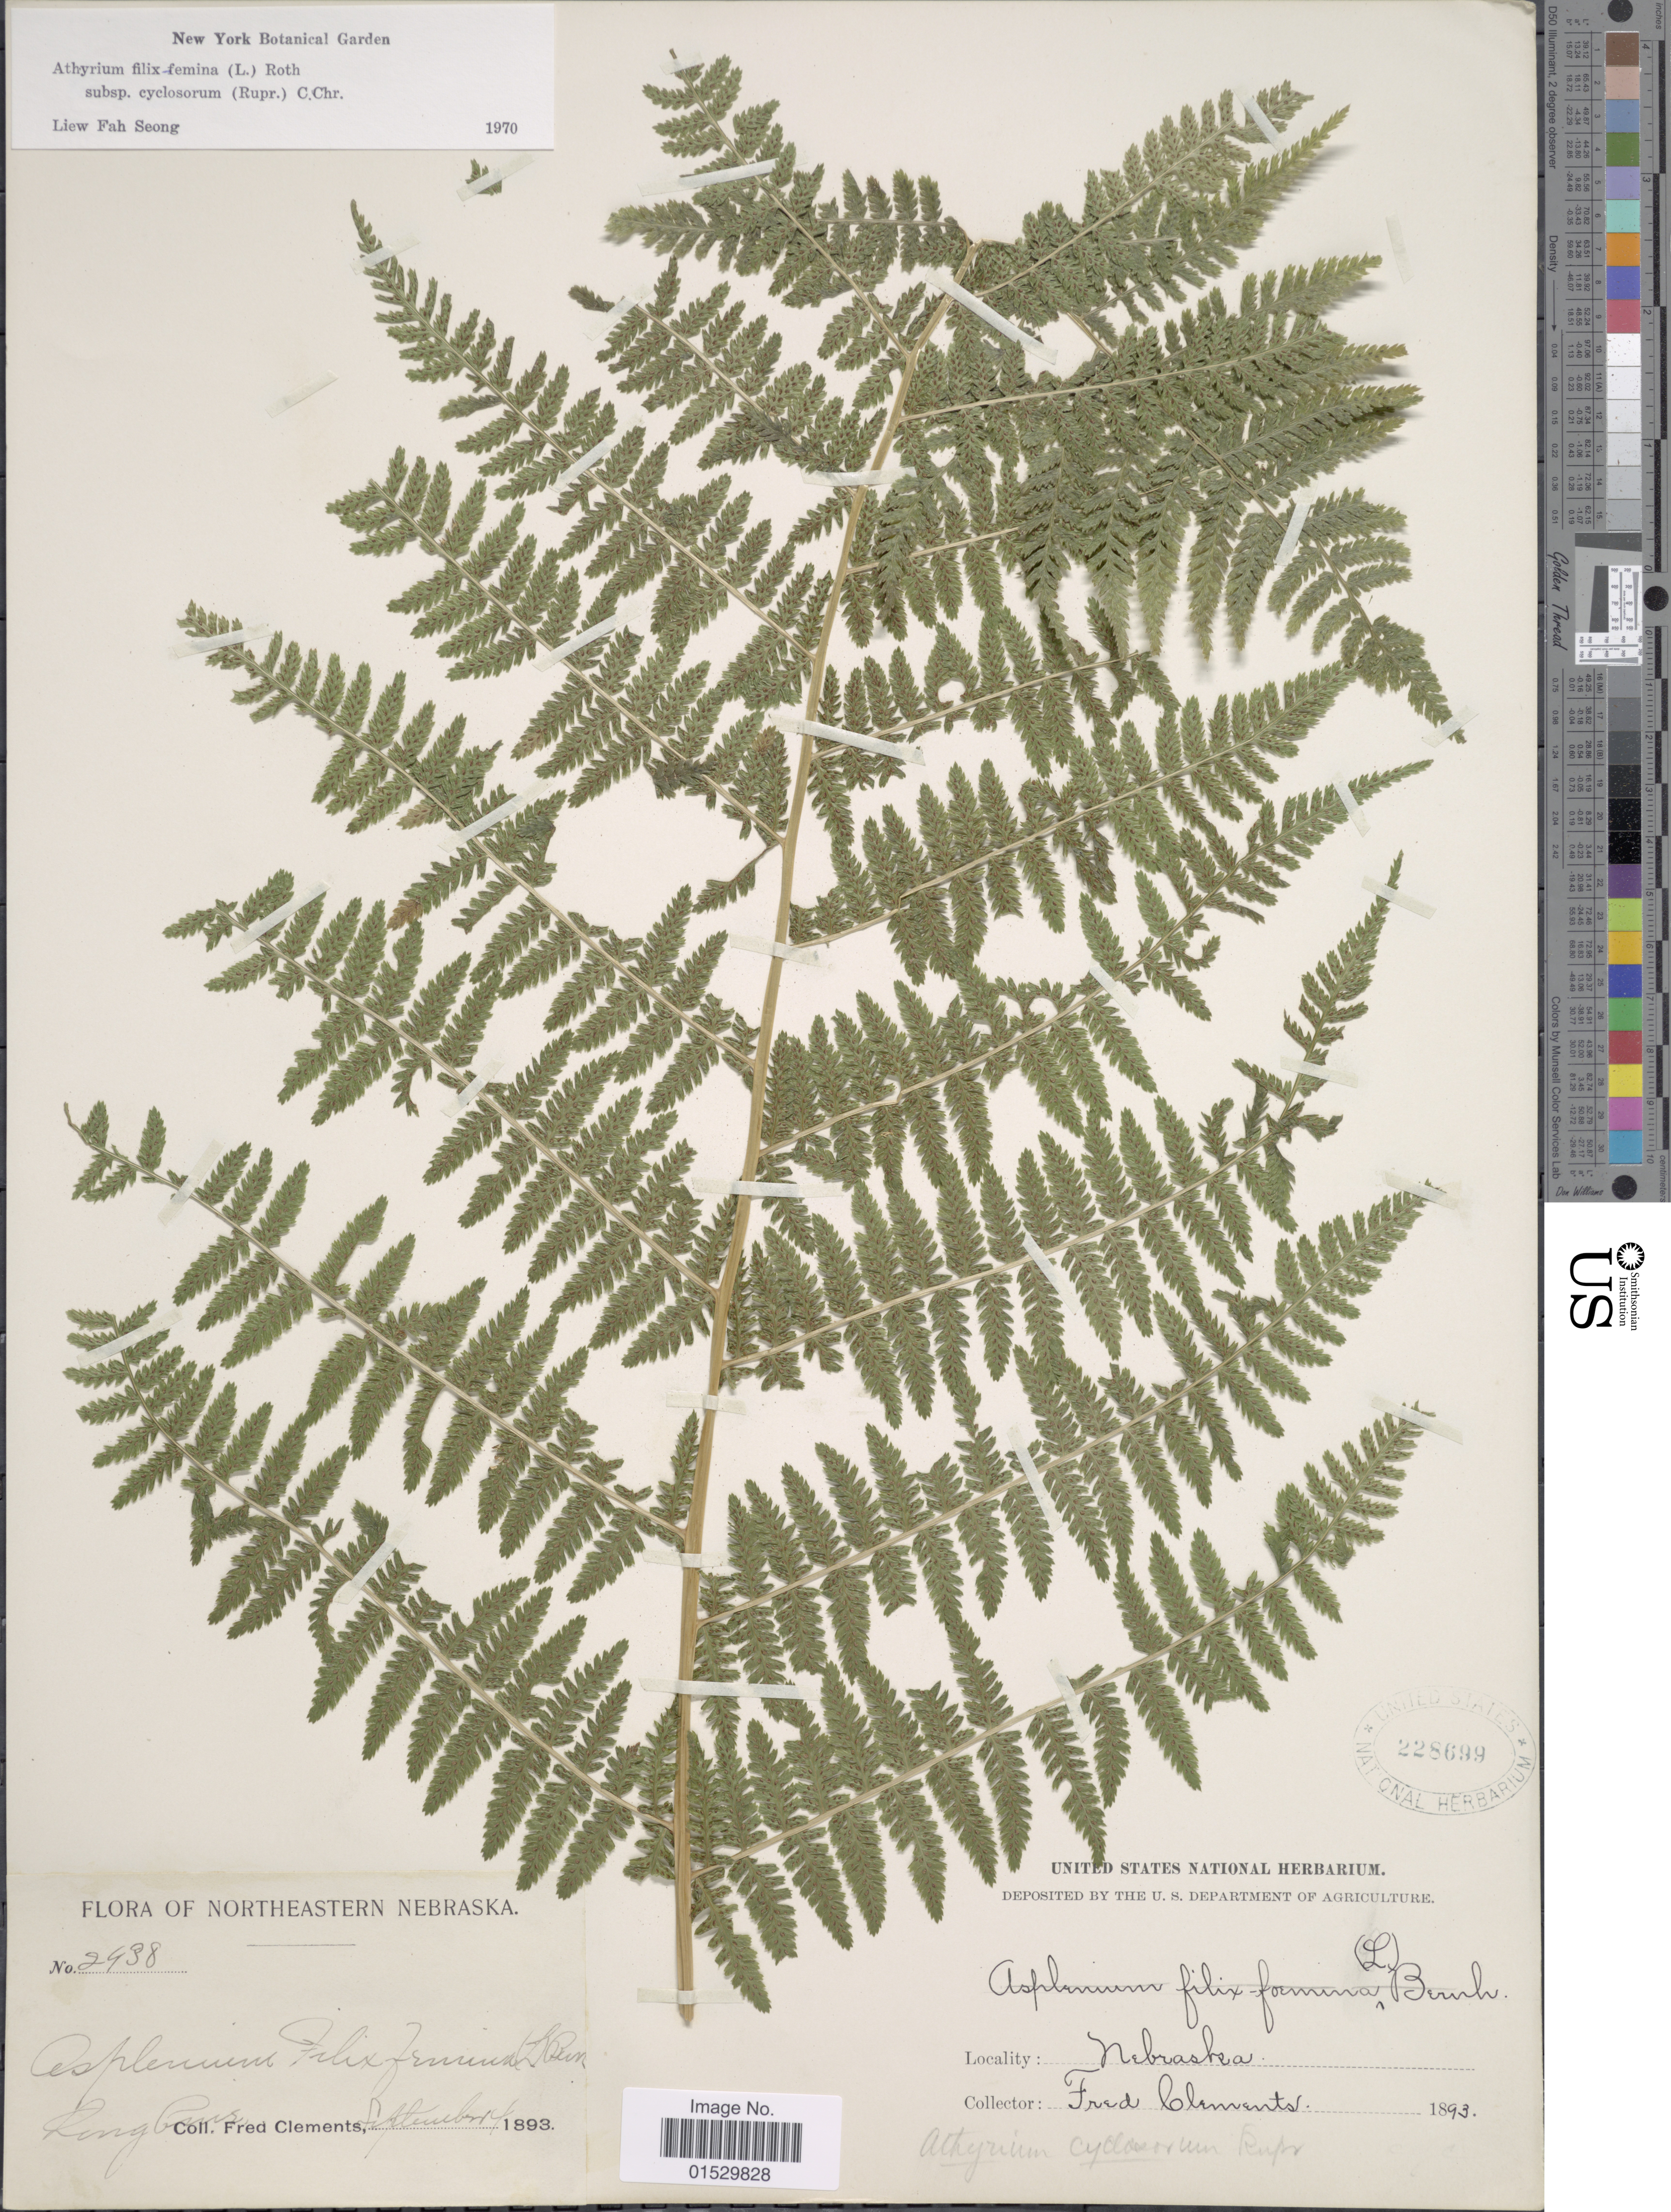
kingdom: Plantae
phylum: Tracheophyta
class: Polypodiopsida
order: Polypodiales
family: Athyriaceae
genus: Athyrium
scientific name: Athyrium filix-femina subsp. cyclosorum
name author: (Rupr.) C. Chr.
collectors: F. E. Clements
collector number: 2938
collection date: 1893-09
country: United States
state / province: Nebraska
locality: Northeastern Nebraska, Long Pine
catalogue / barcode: US 228699